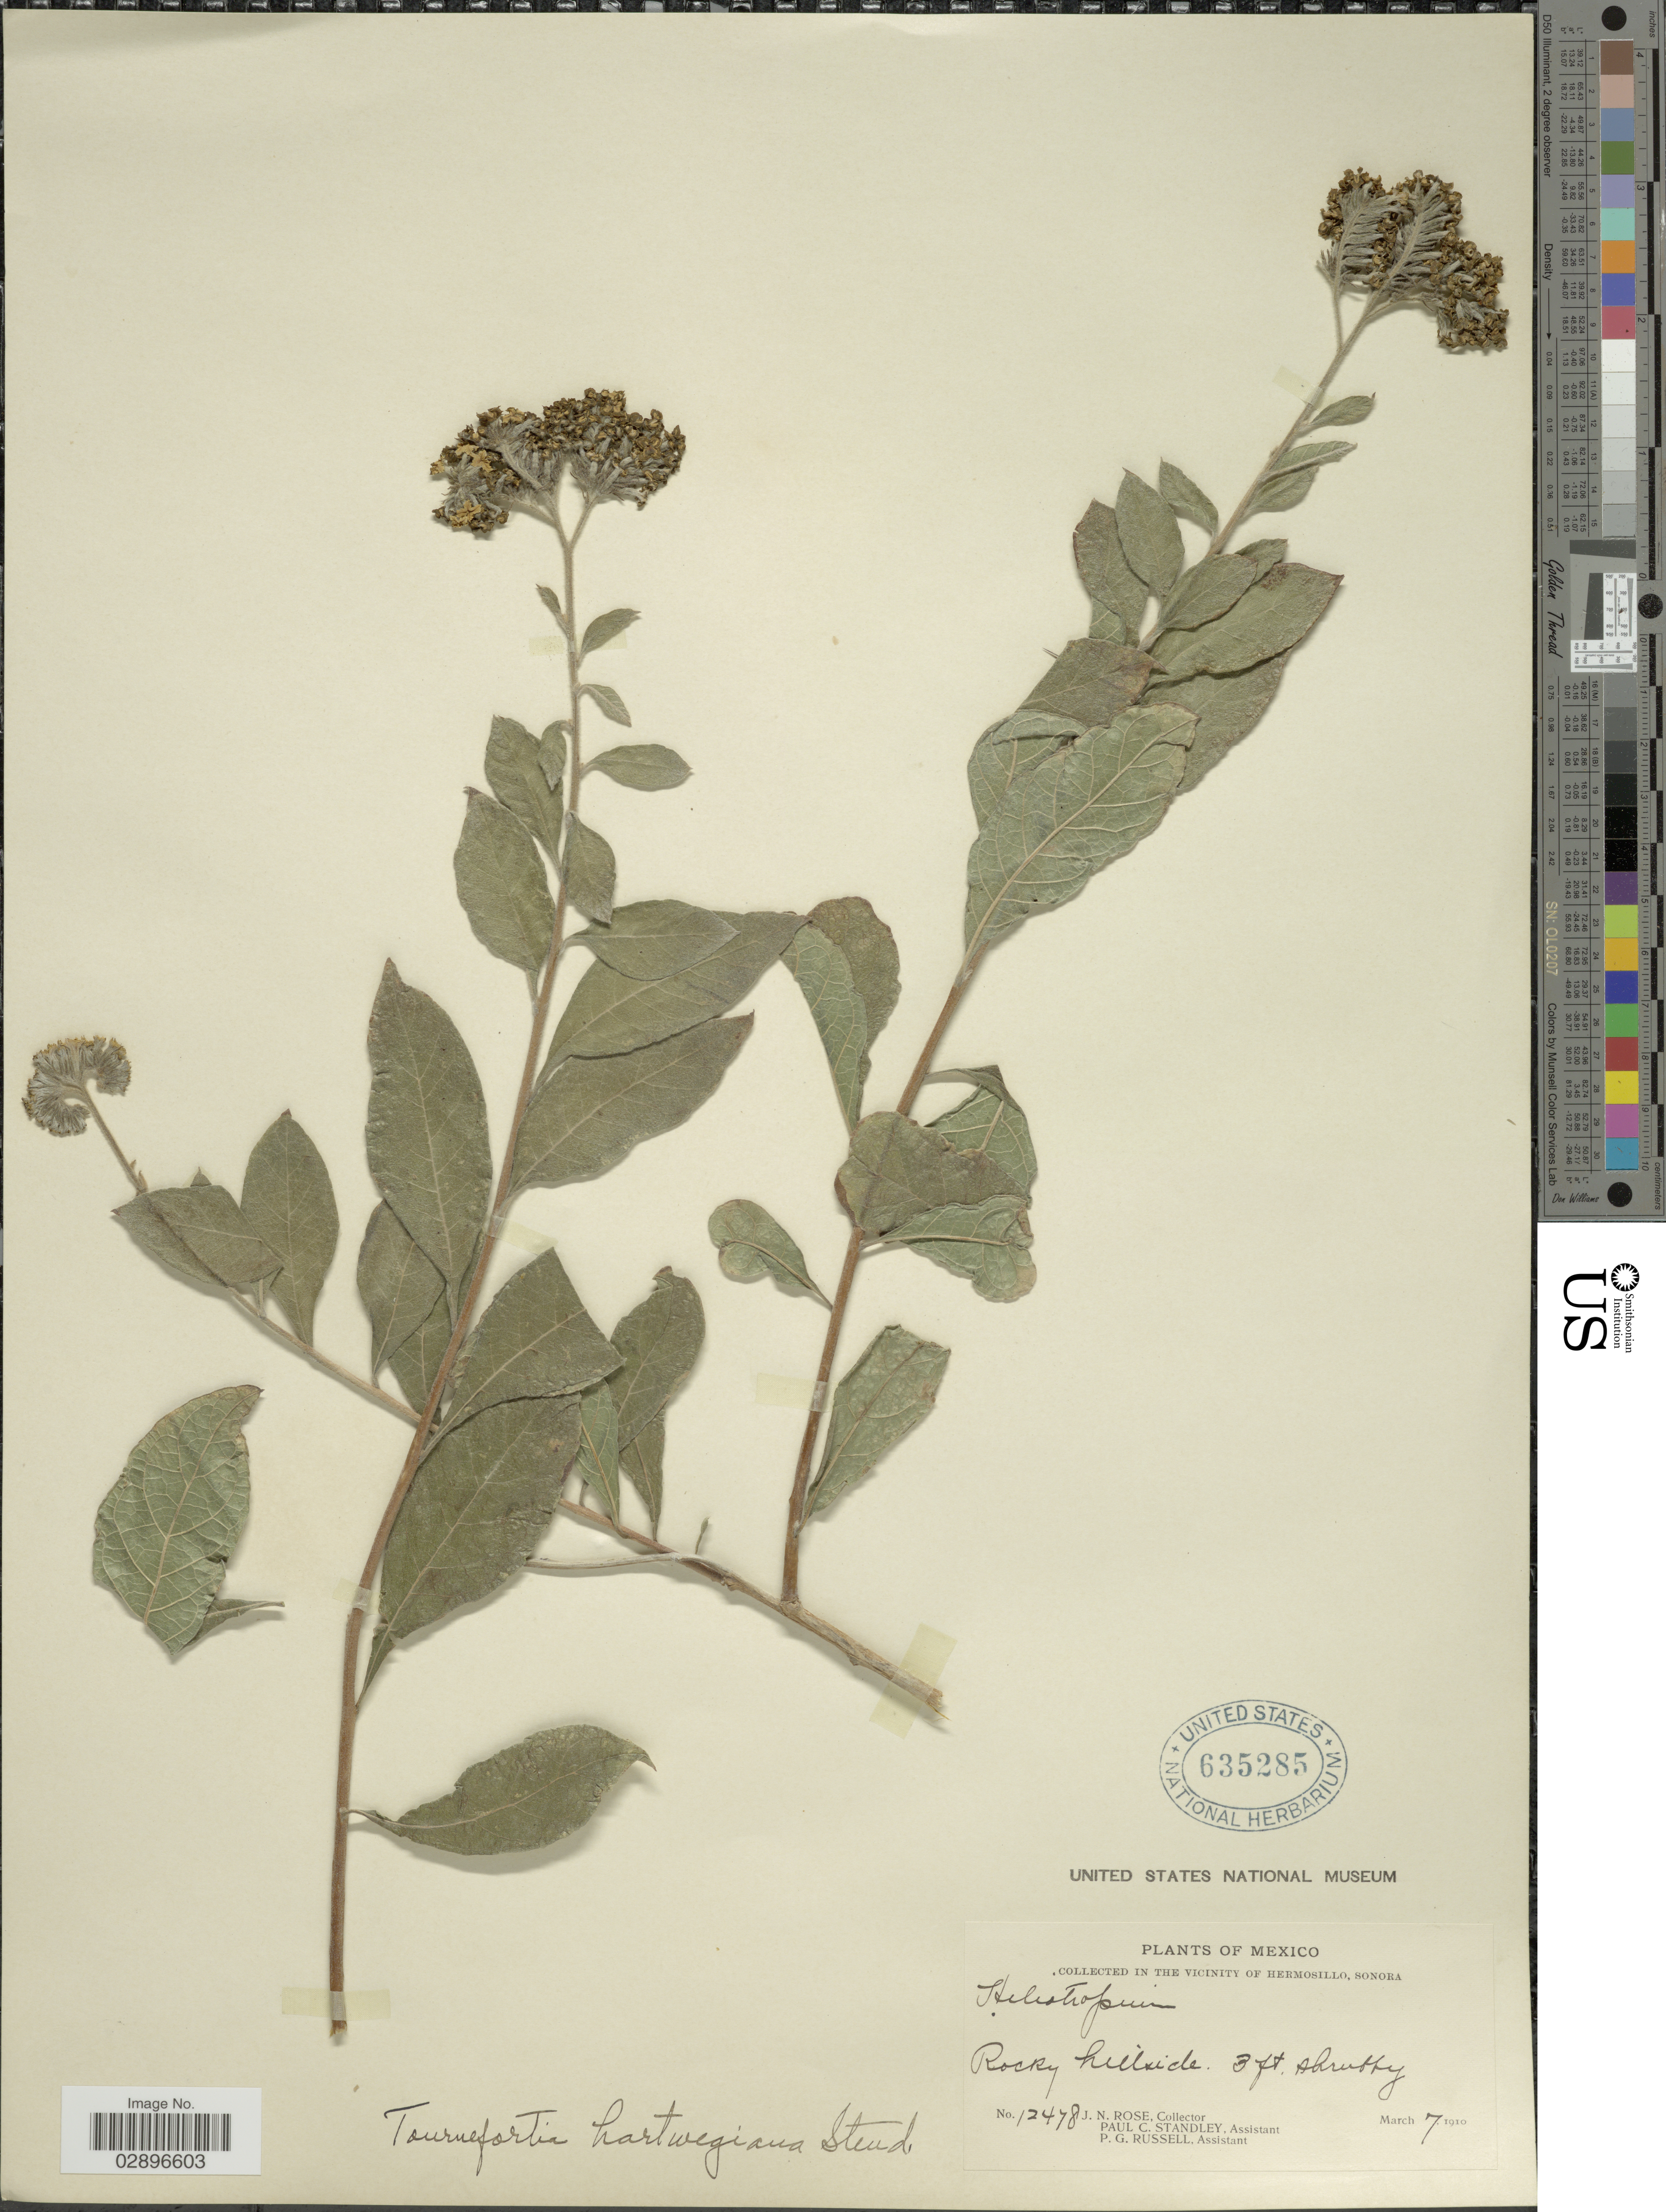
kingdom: Plantae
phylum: Tracheophyta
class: Magnoliopsida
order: Boraginales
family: Heliotropiaceae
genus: Tournefortia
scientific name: Tournefortia hartwegiana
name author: Steud.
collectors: J. N. Rose, P. C. Standley & P. G. Russell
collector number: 12478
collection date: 1910-03-07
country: Mexico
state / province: Sonora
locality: In the vicinity of Hermosillo.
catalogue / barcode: US 635285